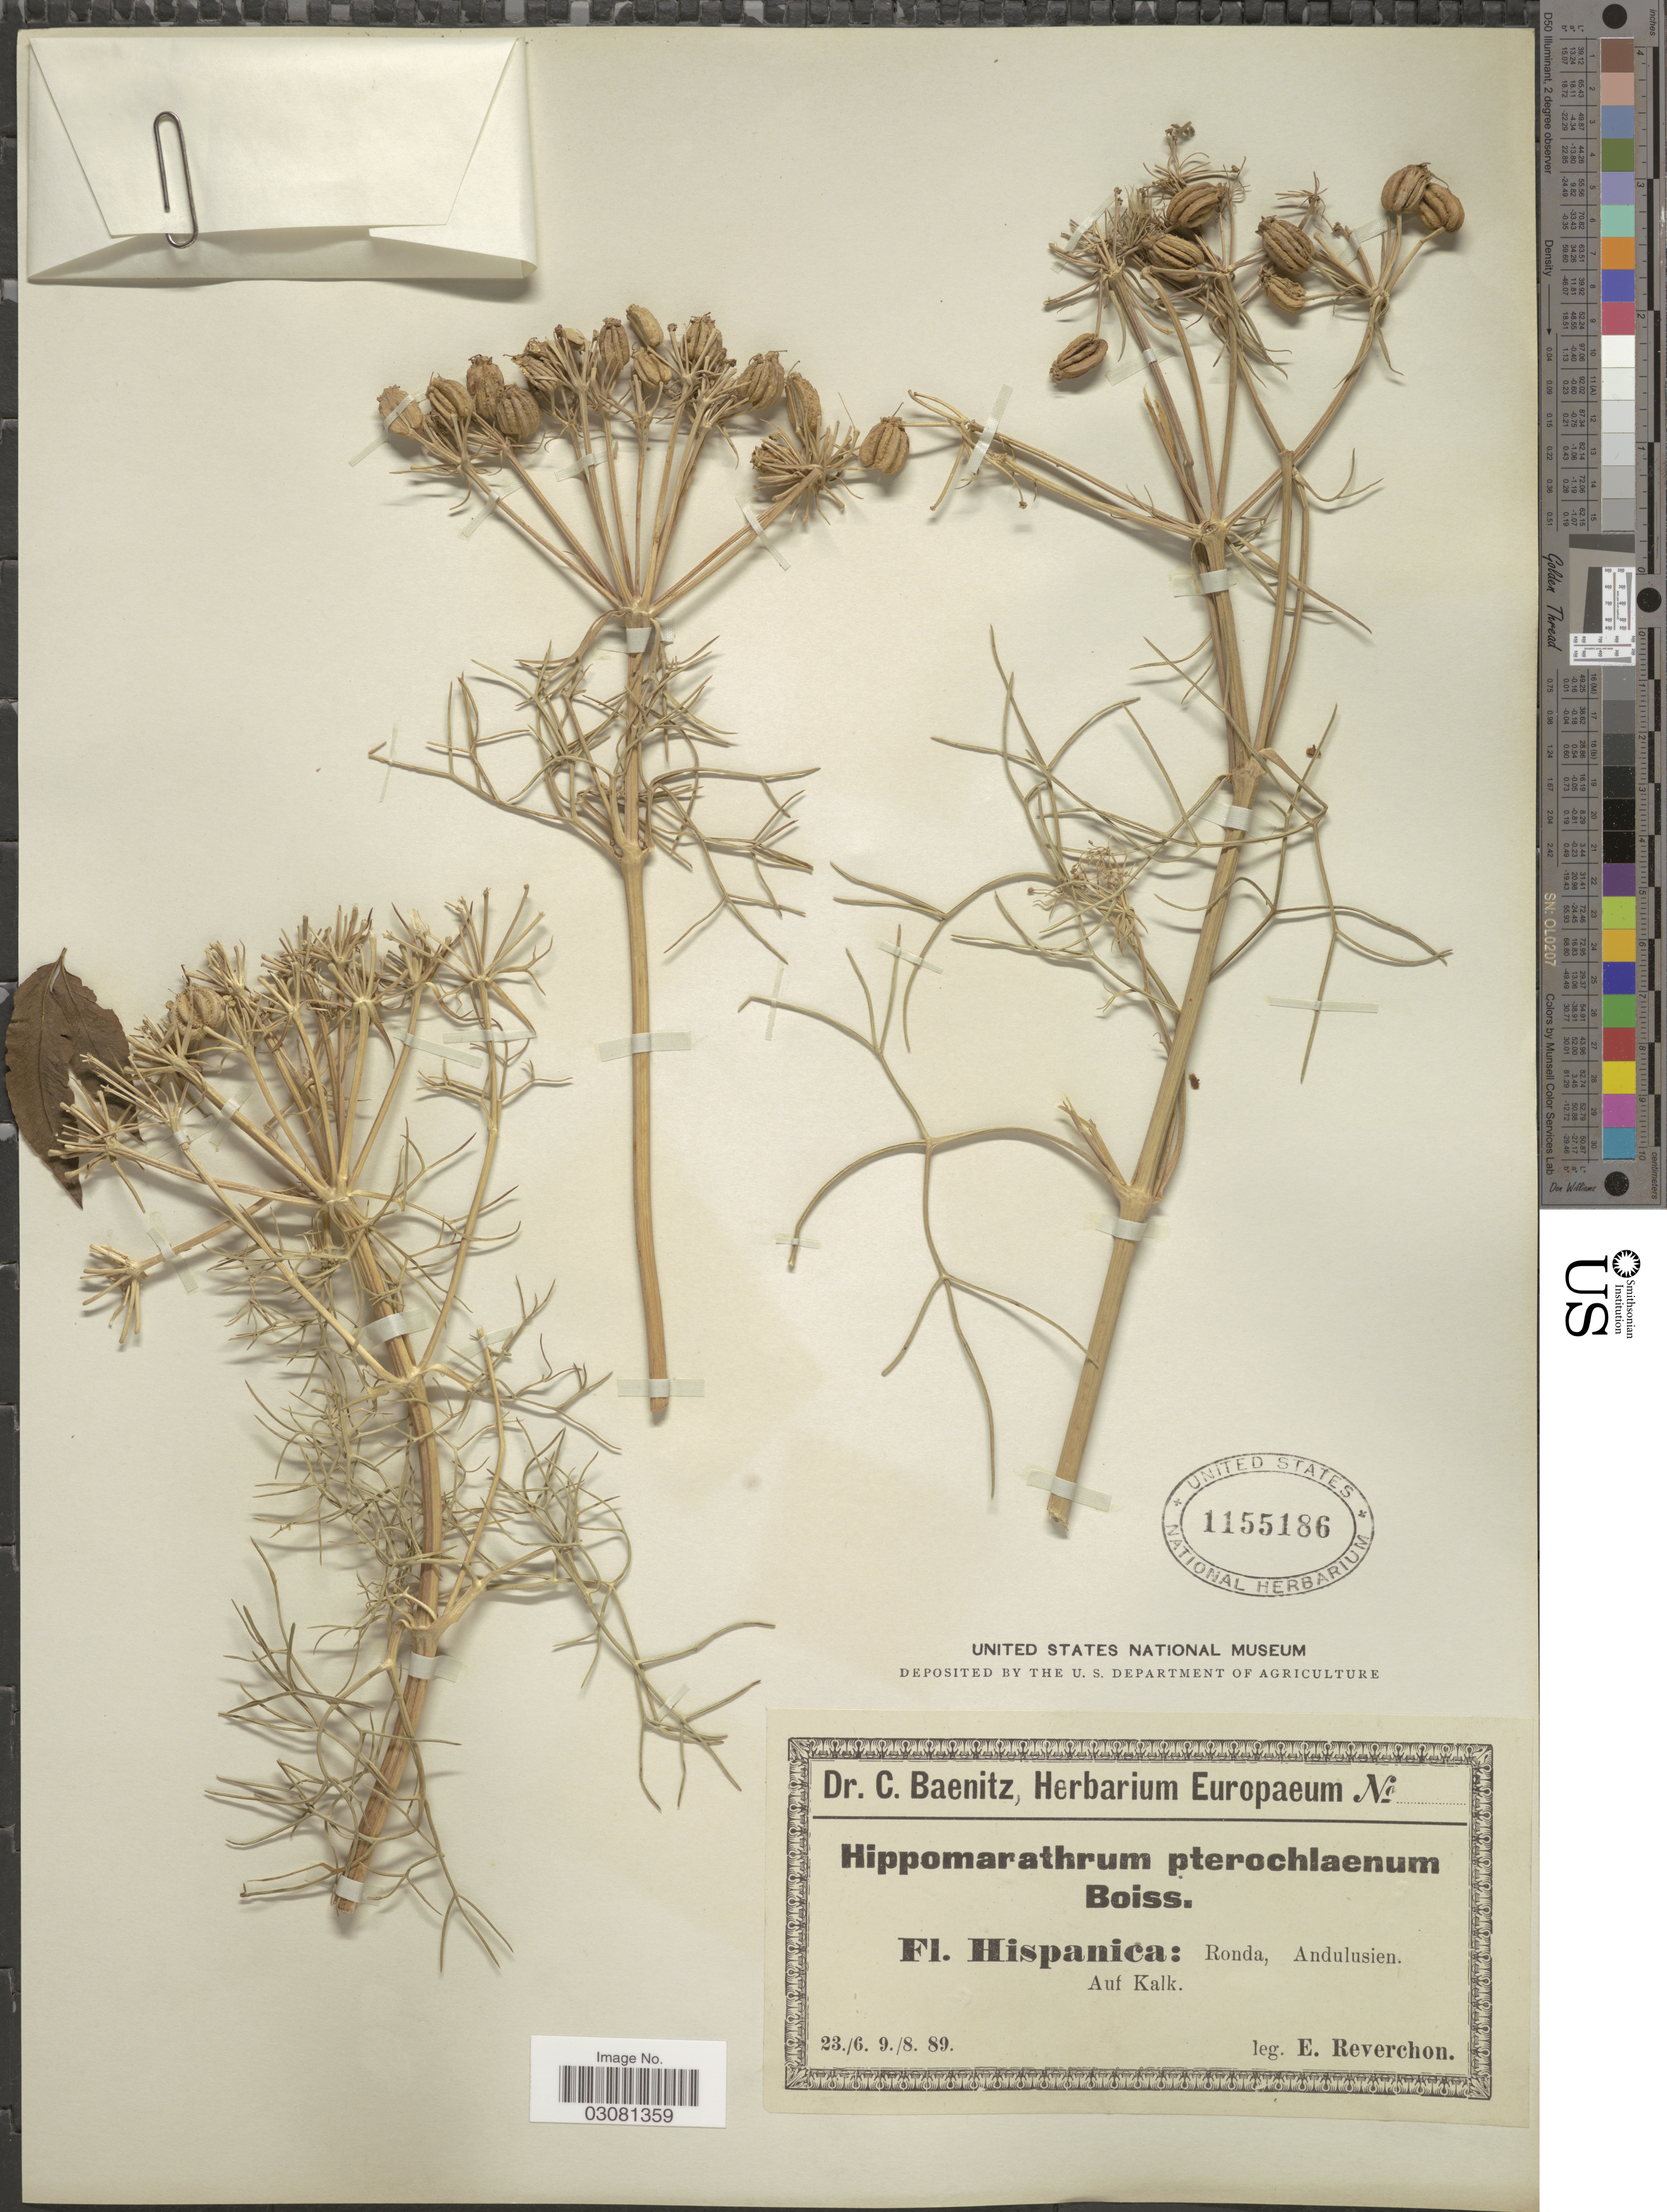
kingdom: Plantae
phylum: Tracheophyta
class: Magnoliopsida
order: Apiales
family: Apiaceae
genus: Hippomarathrum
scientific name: Hippomarathrum pterochlaenum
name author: (DC.) Boiss.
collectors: E. Reverchon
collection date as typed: Transcribed d/m/y: 23/6/89 to 9/8/89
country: Spain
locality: Hispanica: Ronda, Andulusien. Auf Kalk.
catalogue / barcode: US 1155186